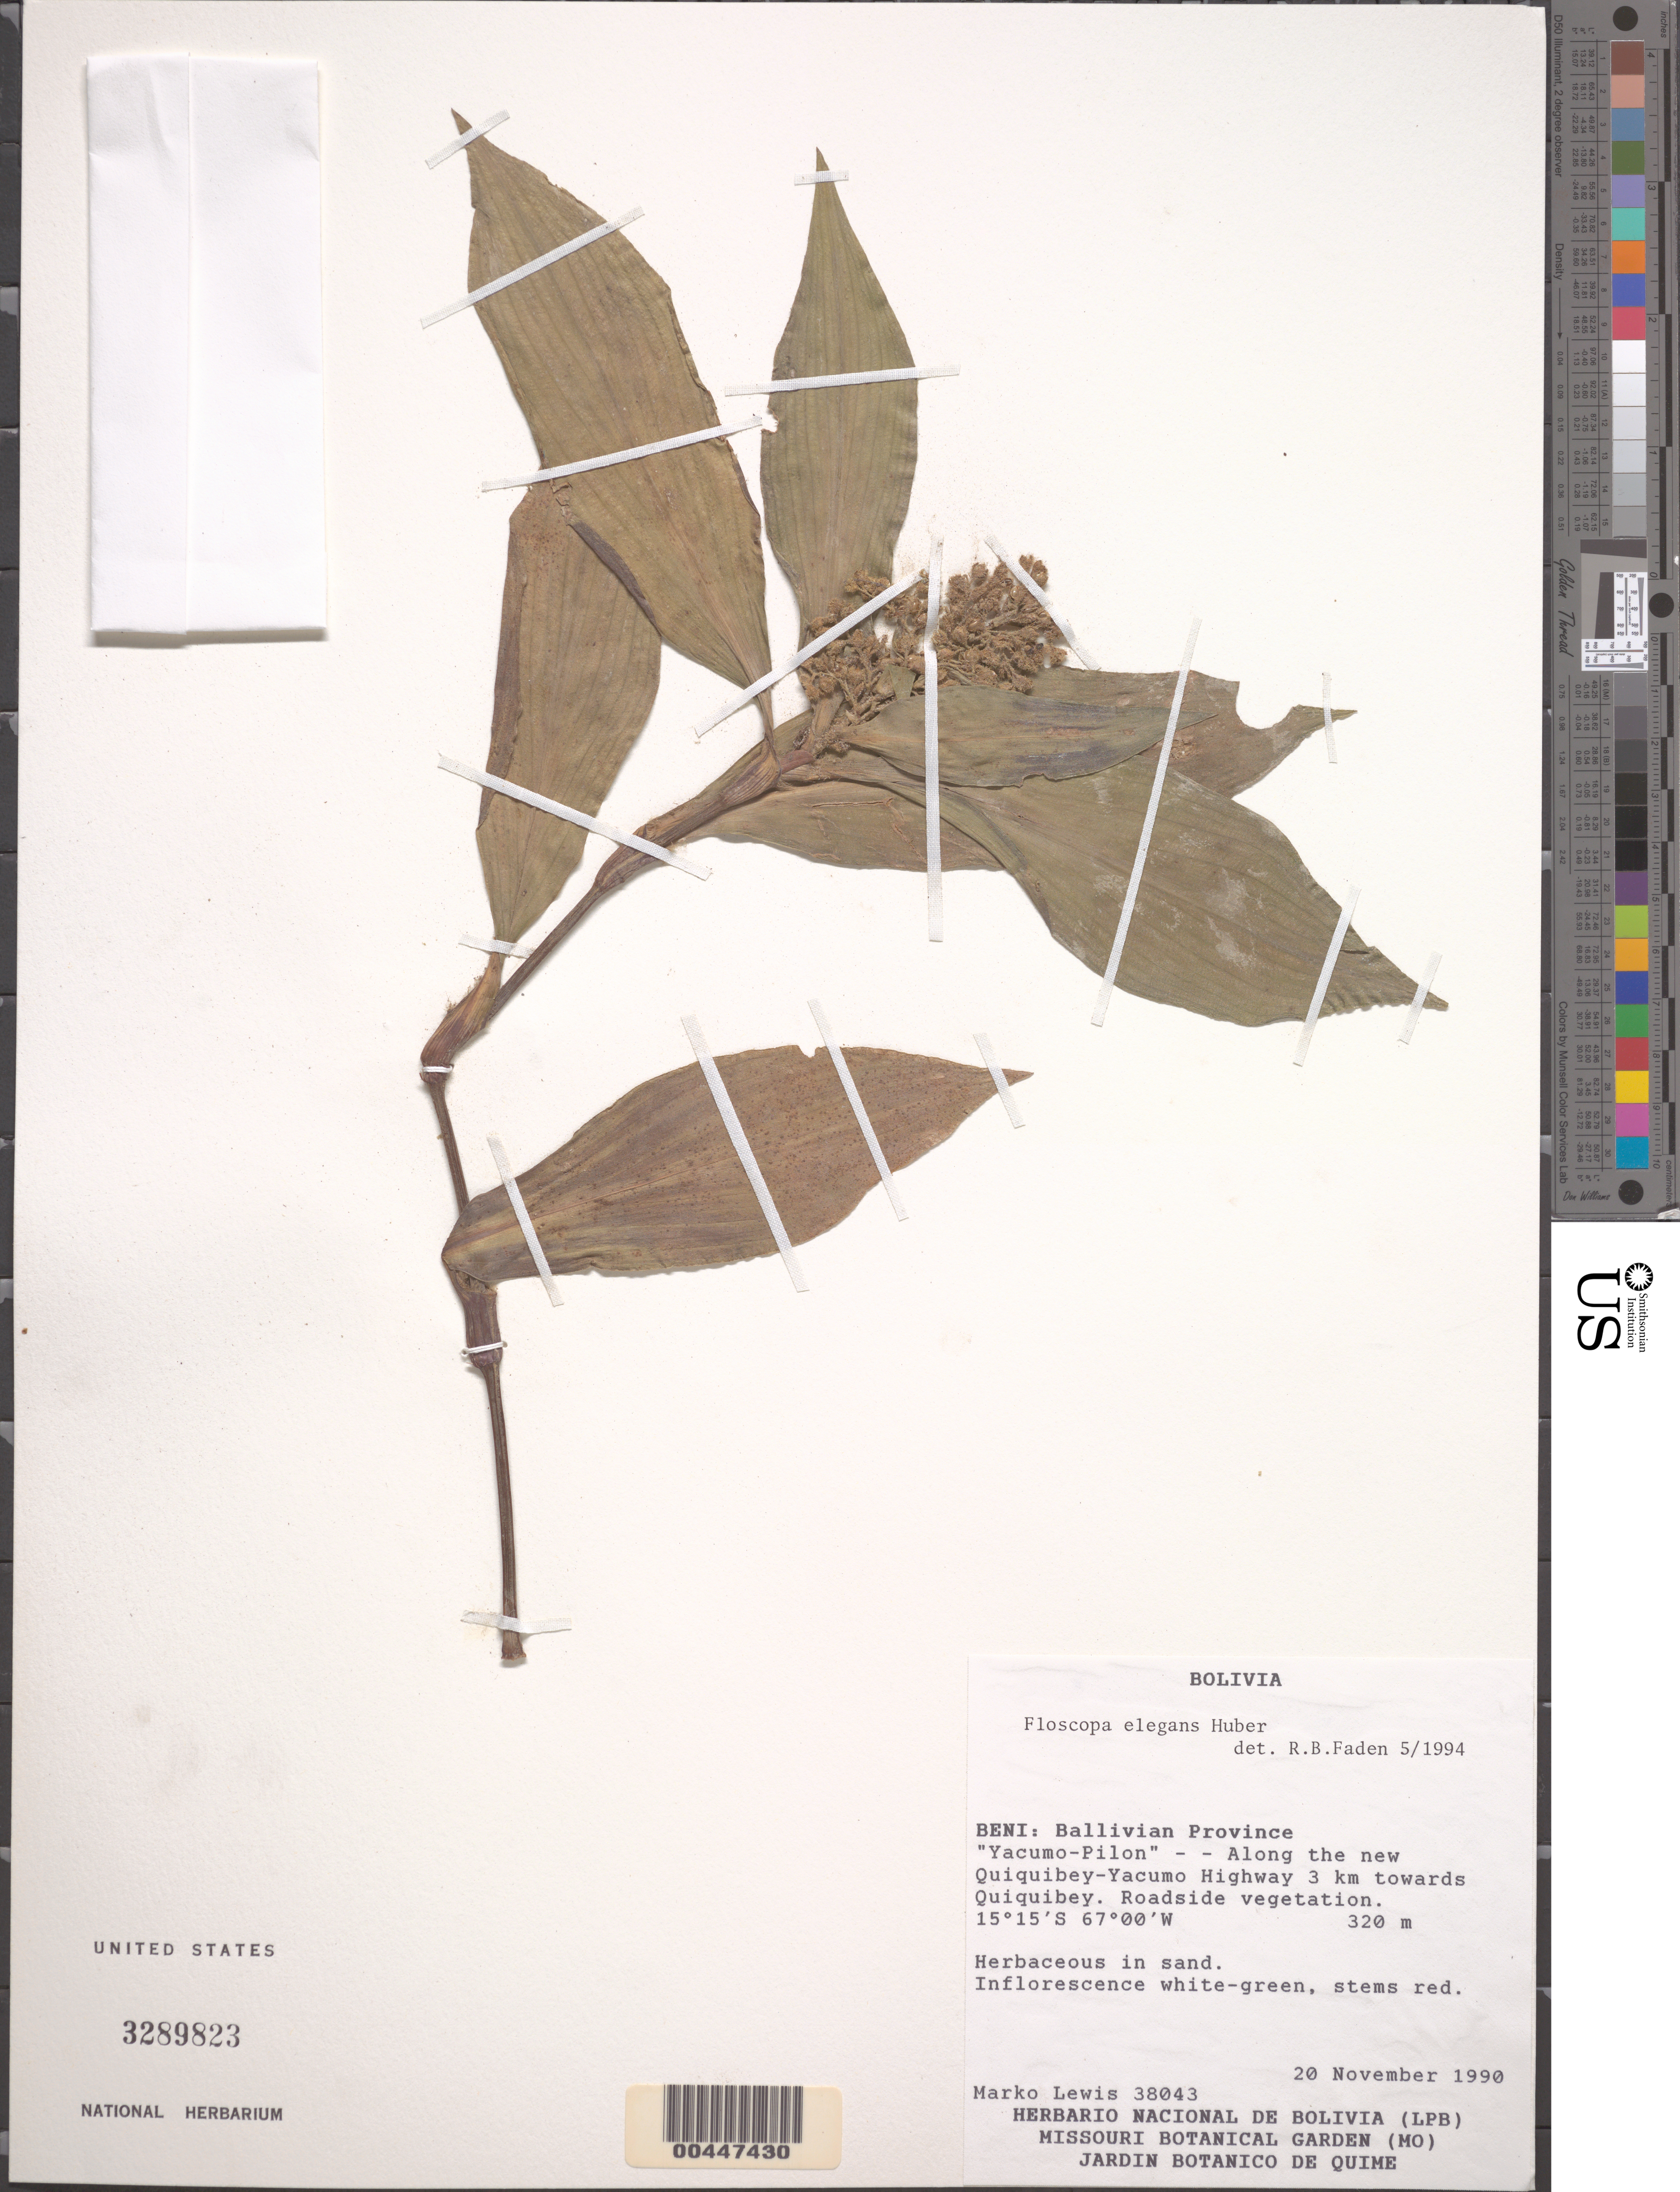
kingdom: Plantae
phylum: Tracheophyta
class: Liliopsida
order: Commelinales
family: Commelinaceae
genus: Floscopa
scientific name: Floscopa elegans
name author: Huber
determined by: Faden, Robert B., (US), Smithsonian Institution - National Museum of Natural History (UNITED STATES)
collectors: M. E. Lewis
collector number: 38043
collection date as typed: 20 Nov 1990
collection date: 1990-11-20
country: Bolivia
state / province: Beni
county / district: General José Ballivián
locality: Quiquibey-Yacumo Hwy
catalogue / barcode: US 3289823